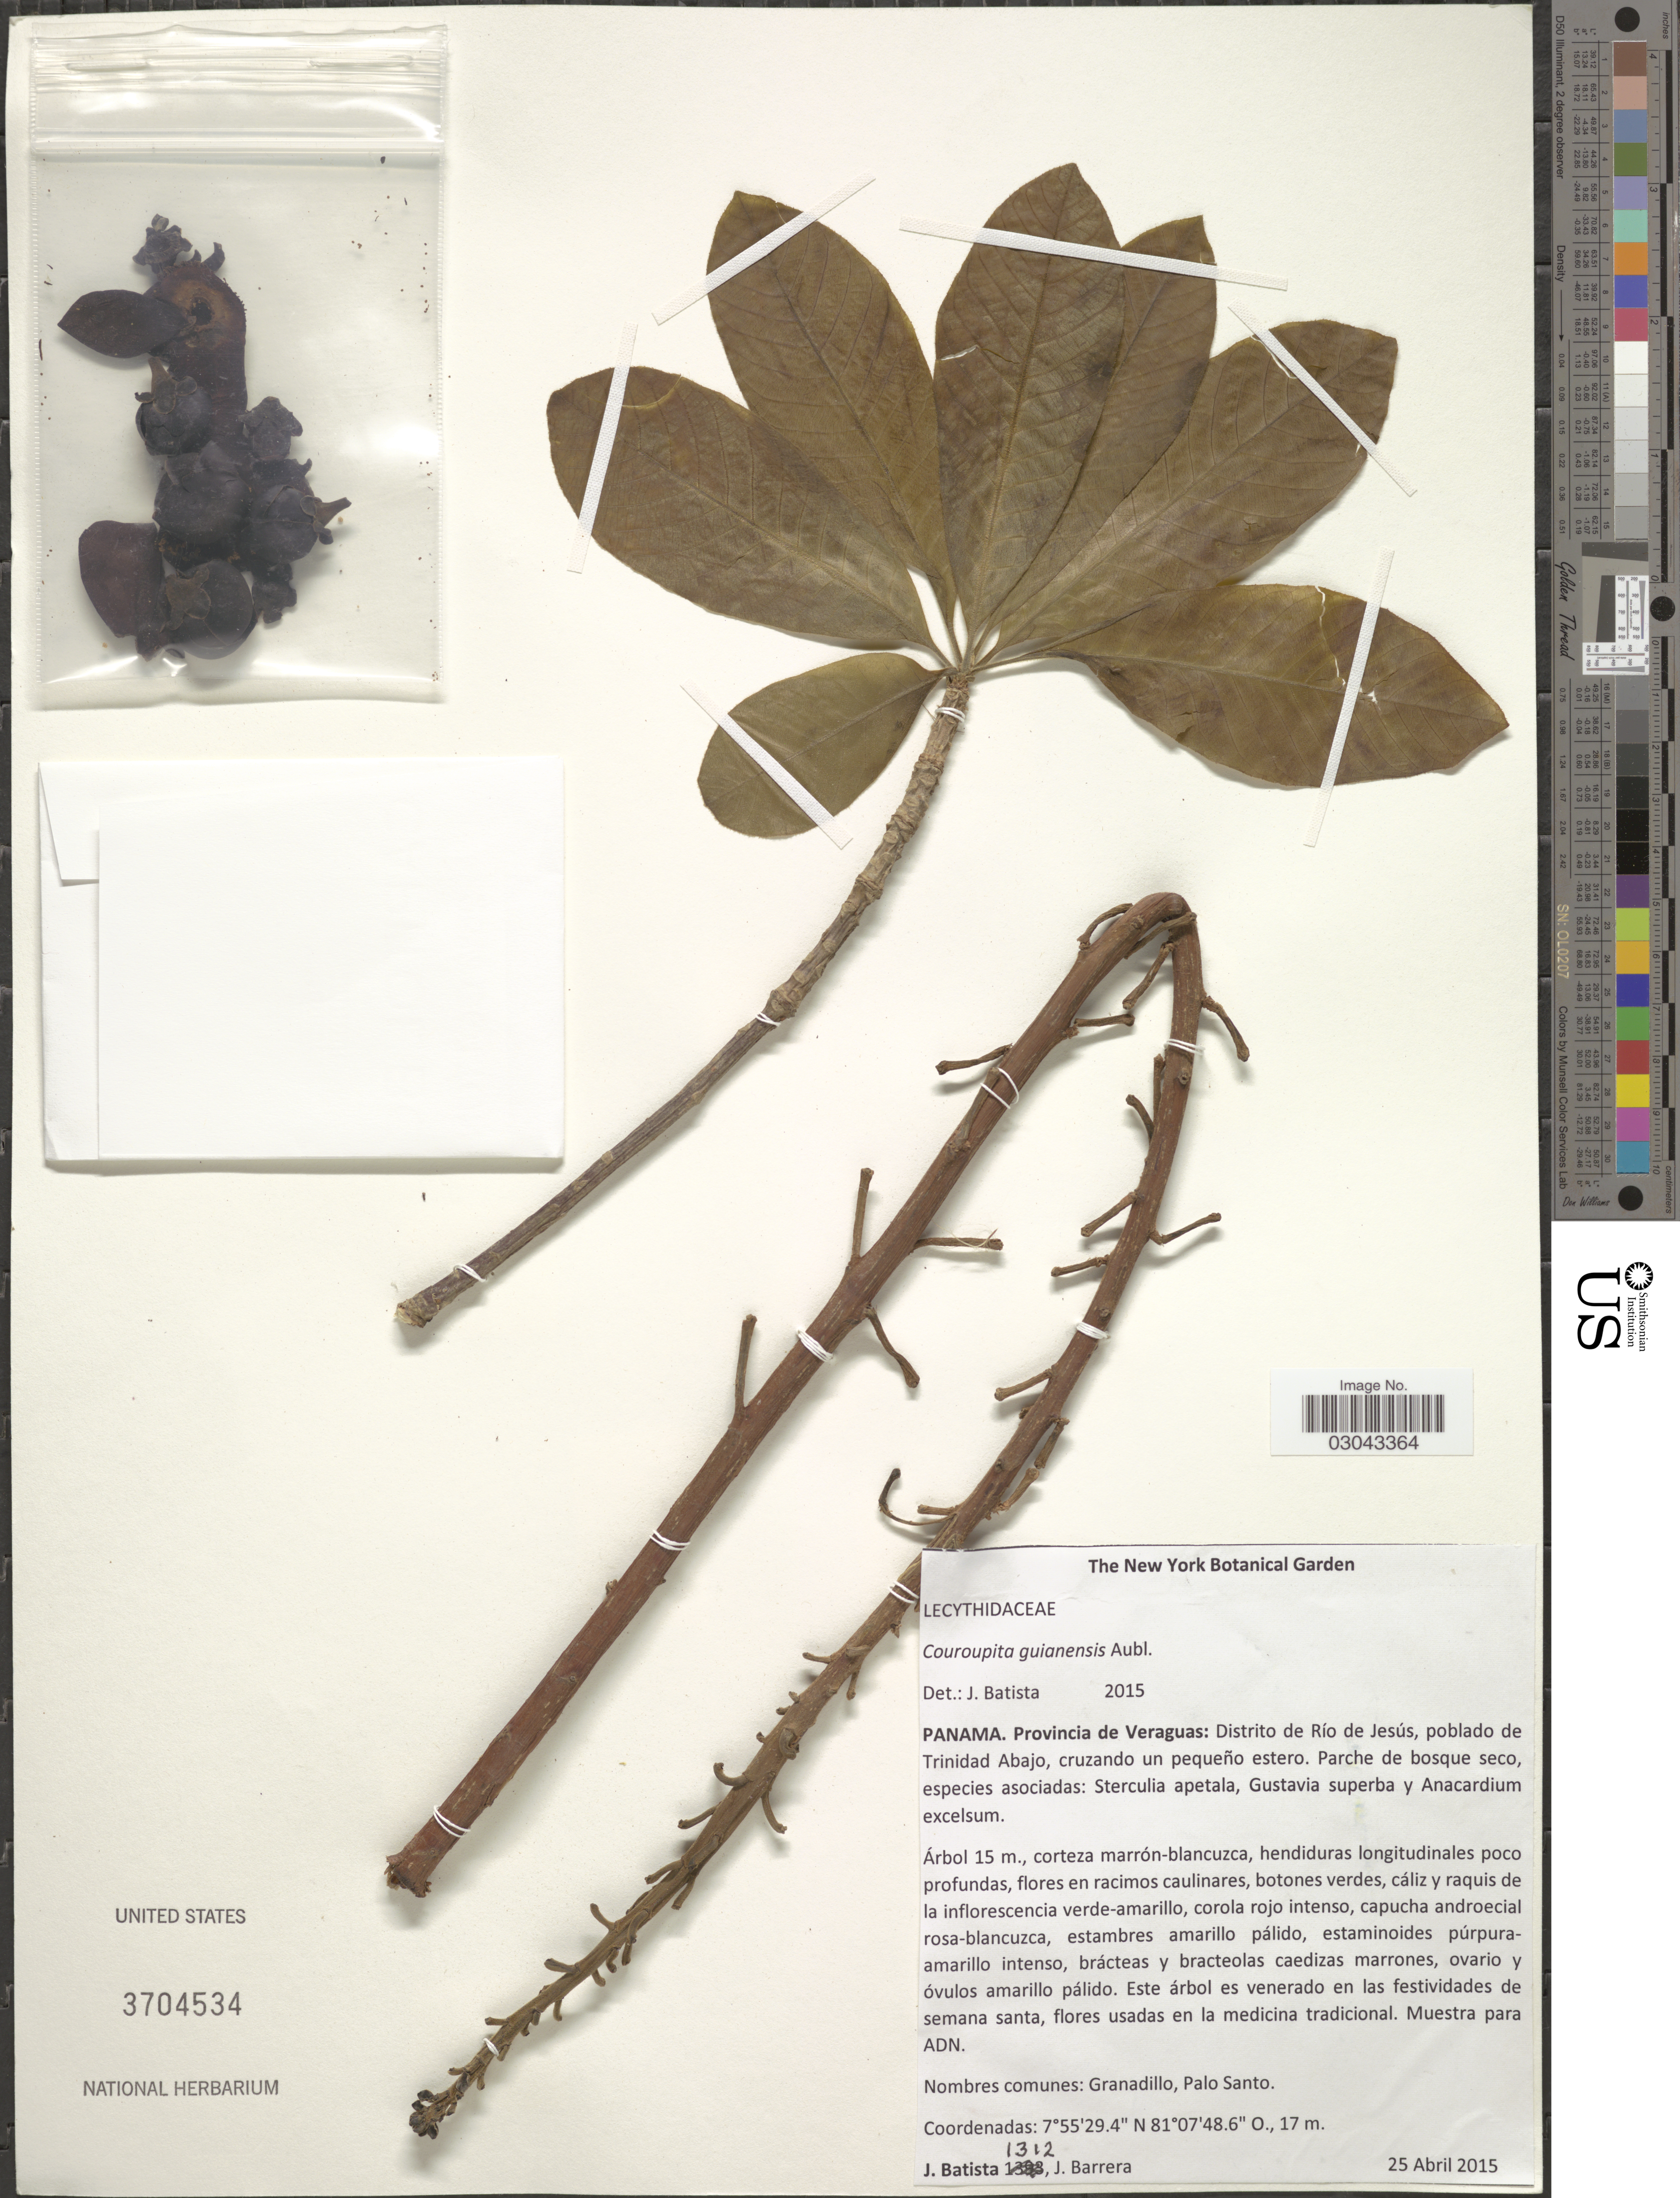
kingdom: Plantae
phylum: Tracheophyta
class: Magnoliopsida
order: Ericales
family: Lecythidaceae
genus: Couroupita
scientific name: Couroupita guianensis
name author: Aubl.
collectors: J. Batista & J. Barrera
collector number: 1312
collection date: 2015-04-25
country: Panama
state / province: Veraguas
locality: Distrito de Río de Jesús, poblado de Trinidad Abajo, cruzando un pequeño estero.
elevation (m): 17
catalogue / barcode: US 3704534